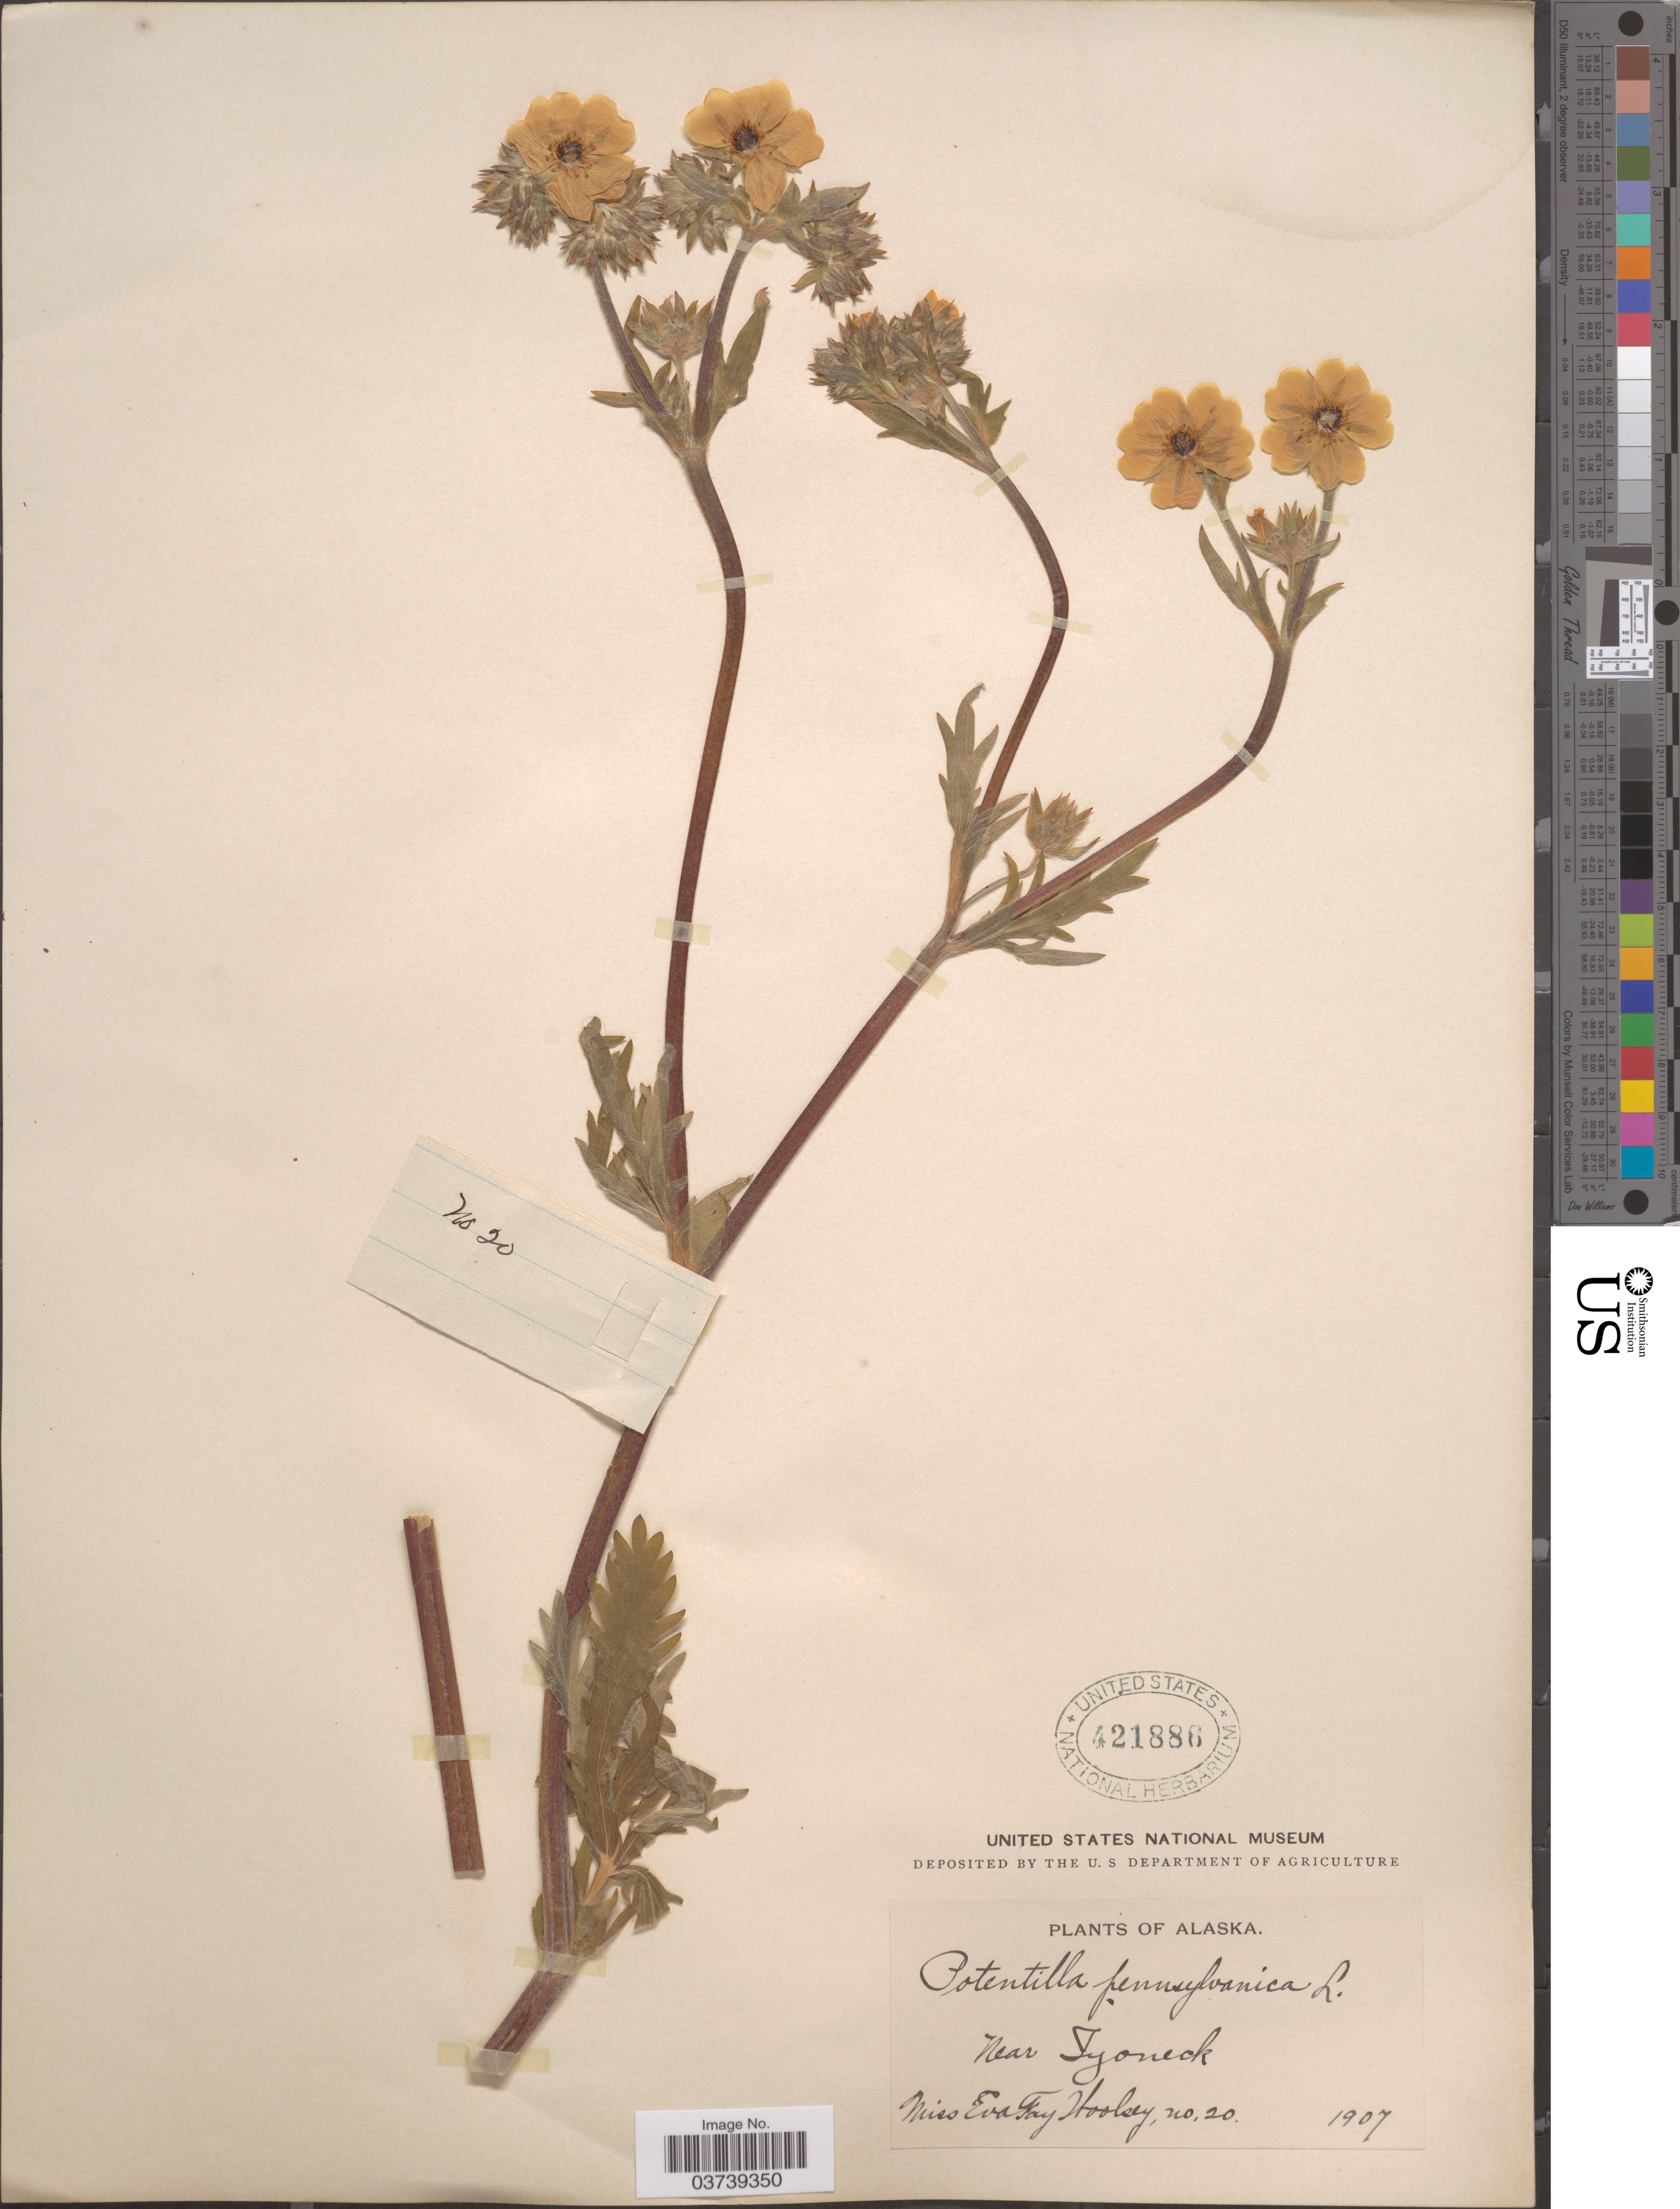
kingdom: Plantae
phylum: Tracheophyta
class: Magnoliopsida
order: Rosales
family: Rosaceae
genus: Potentilla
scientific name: Potentilla gracilis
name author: Douglas ex Hook.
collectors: E. Woolsey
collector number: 20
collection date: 1907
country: United States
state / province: Alaska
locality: Near Tyoneck.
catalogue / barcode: US 421886